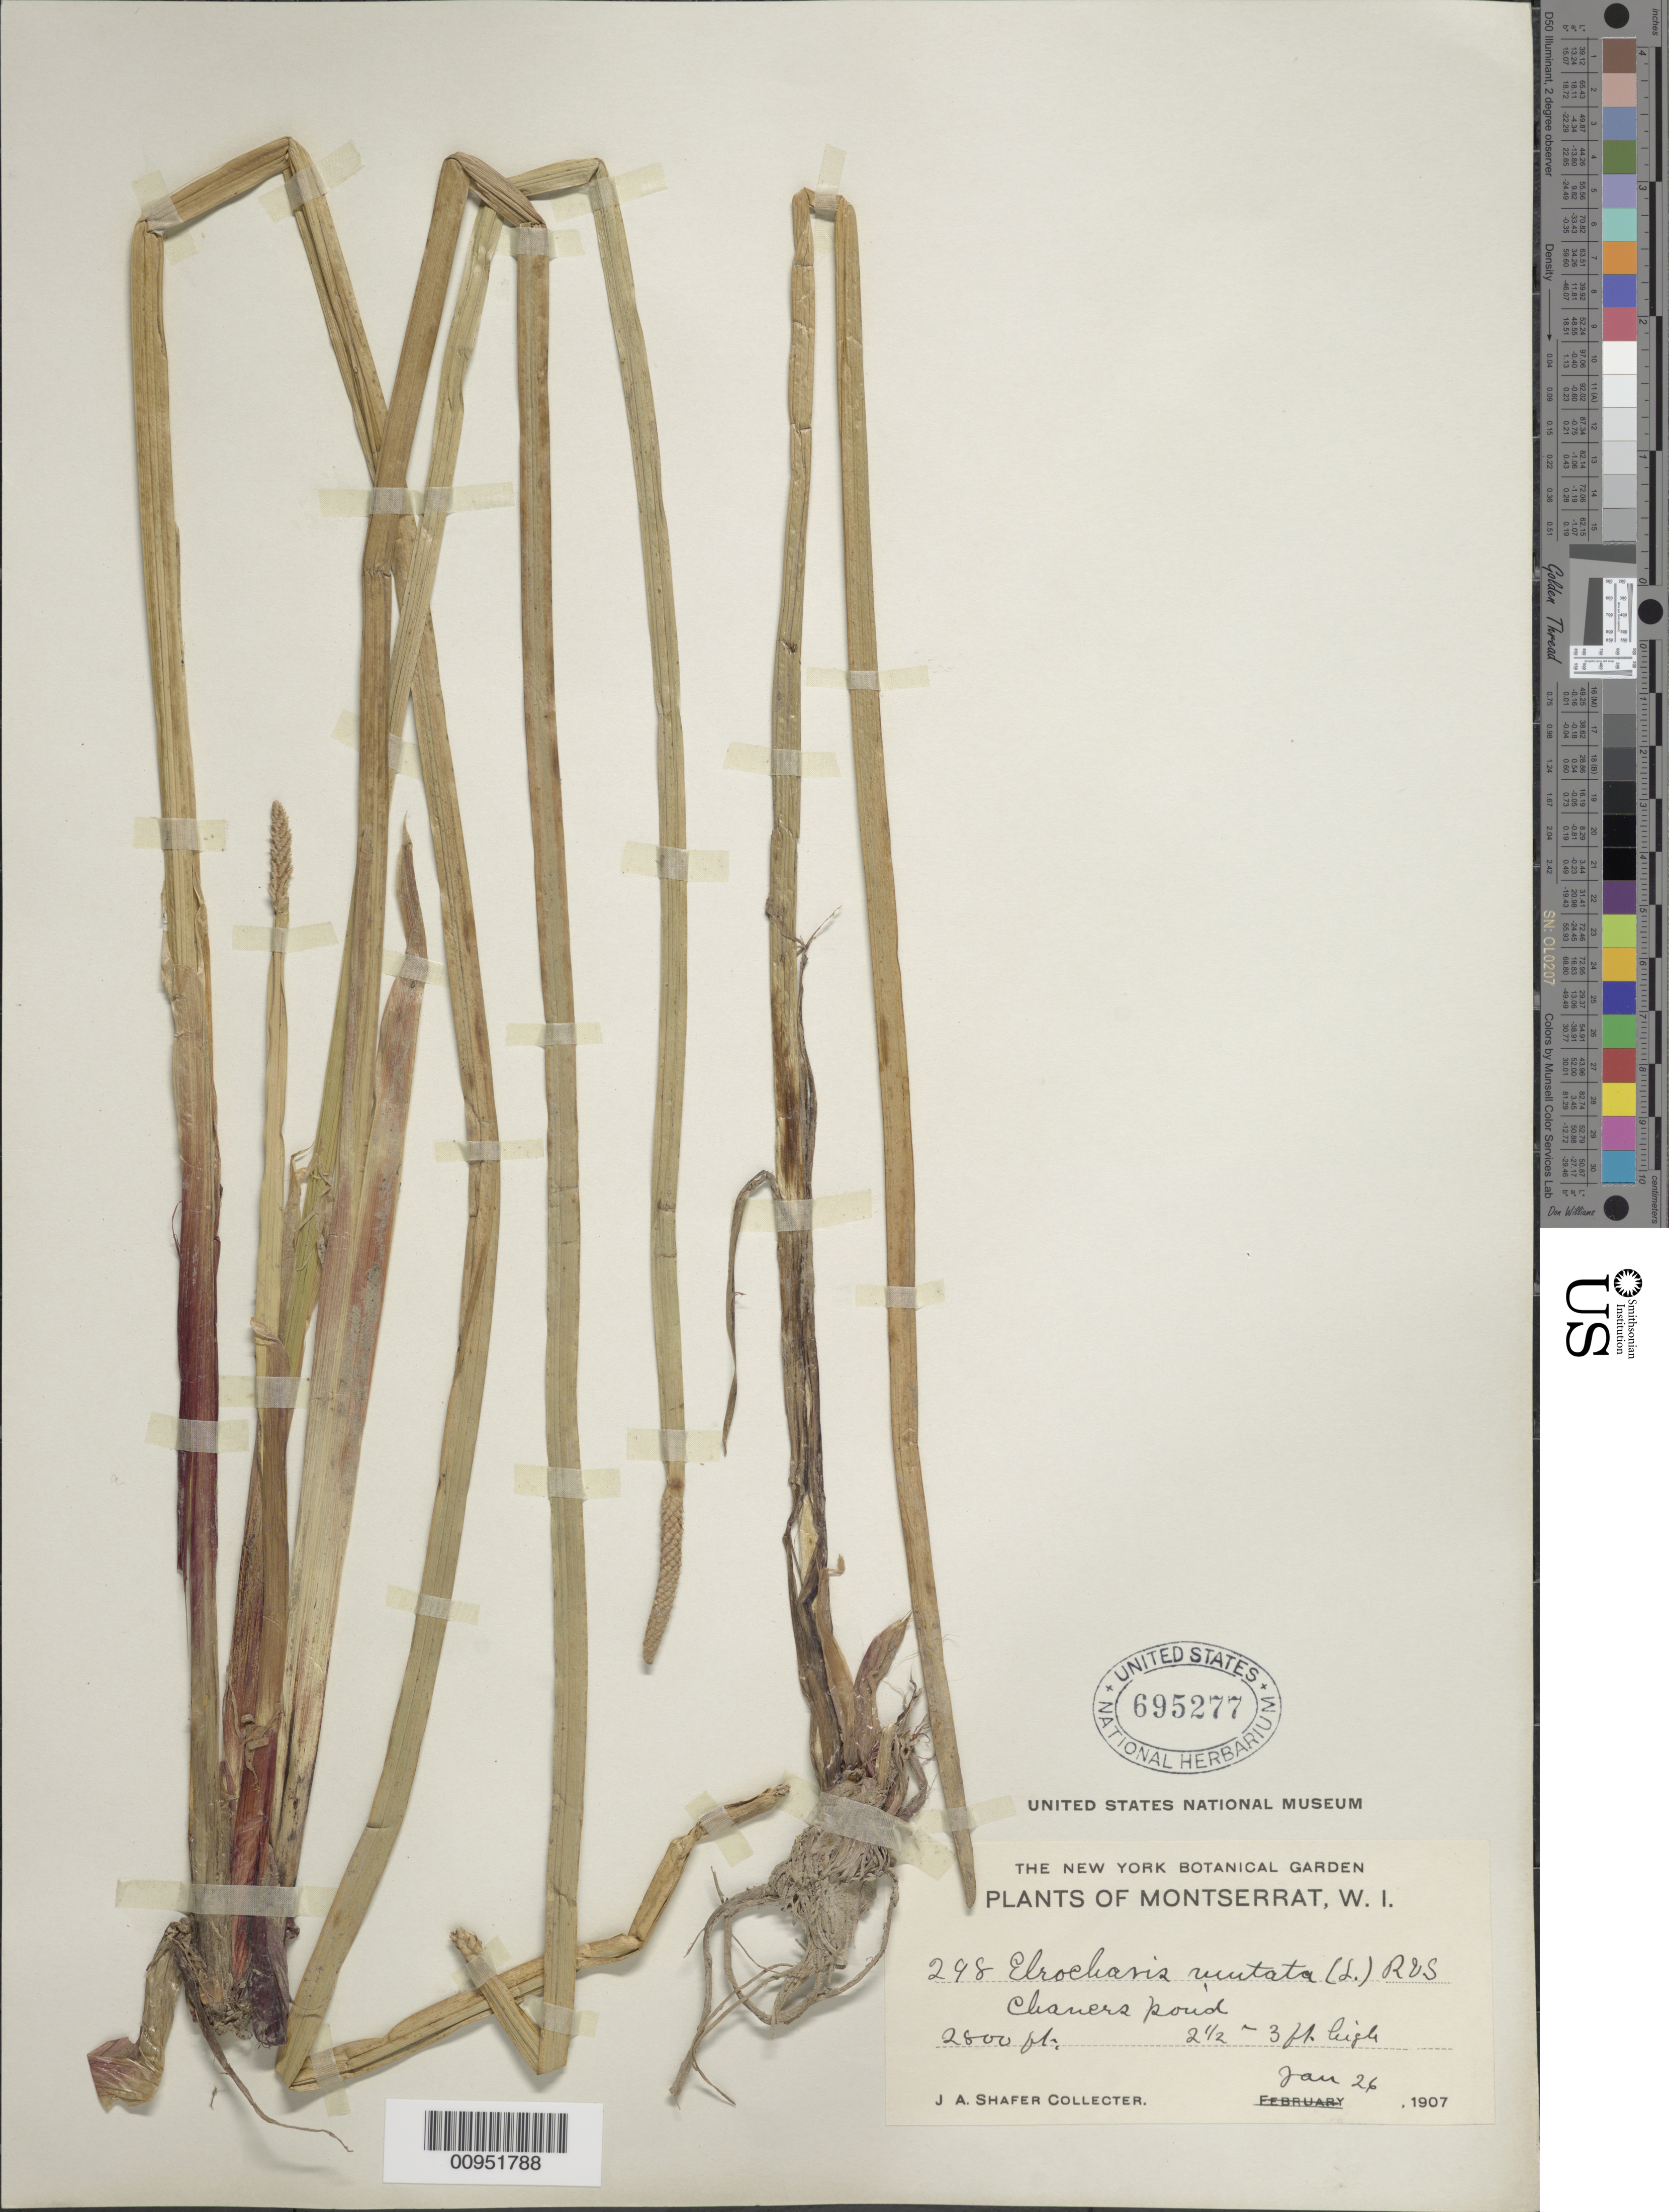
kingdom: Plantae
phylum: Tracheophyta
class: Liliopsida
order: Poales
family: Cyperaceae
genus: Eleocharis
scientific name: Eleocharis mutata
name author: (L.) Roem. & Schult.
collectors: J. A. Shafer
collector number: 298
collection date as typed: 26 Jan 1907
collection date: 1907-01-26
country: Montserrat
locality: Chance's Pond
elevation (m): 853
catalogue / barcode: US 695277